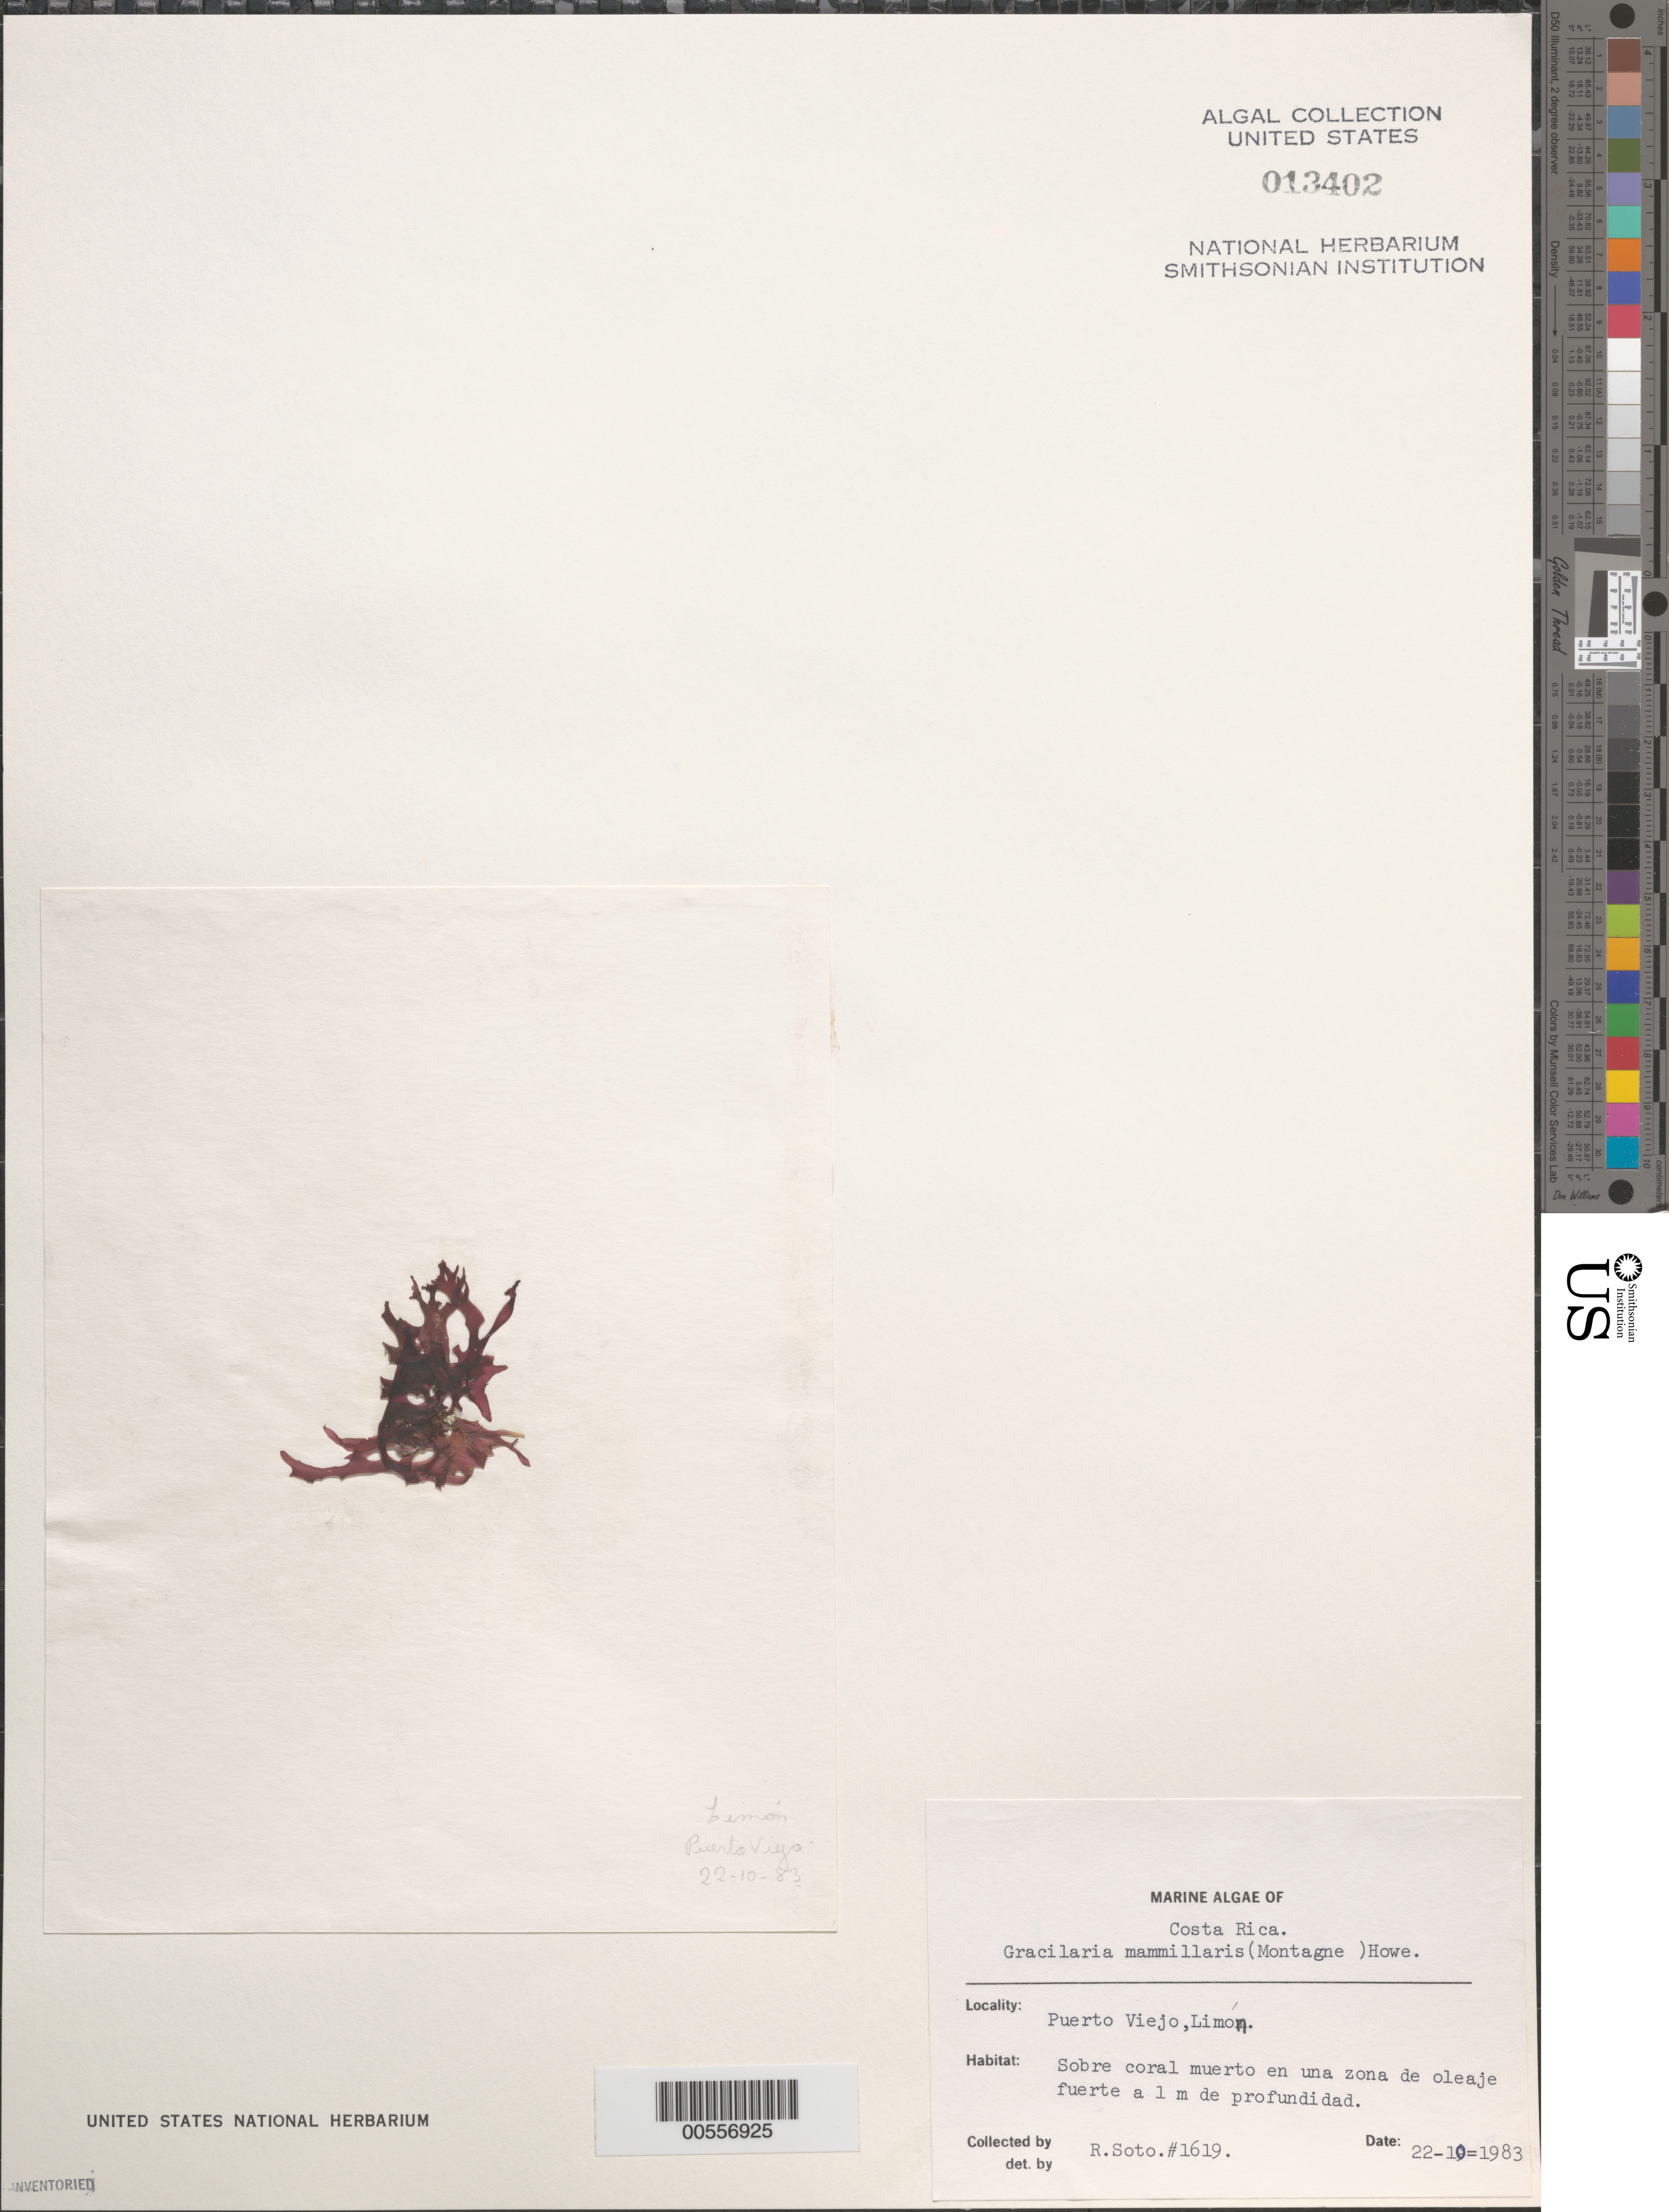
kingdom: Plantae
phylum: Rhodophyta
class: Florideophyceae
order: Gracilariales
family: Gracilariaceae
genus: Gracilaria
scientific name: Gracilaria mammillaris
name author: (Mont.) M. Howe in Britton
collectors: R. Soto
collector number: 1619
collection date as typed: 22 Oct 1983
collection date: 1983-10-22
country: Costa Rica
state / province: Limón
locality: Puerto viejo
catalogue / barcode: US 13402